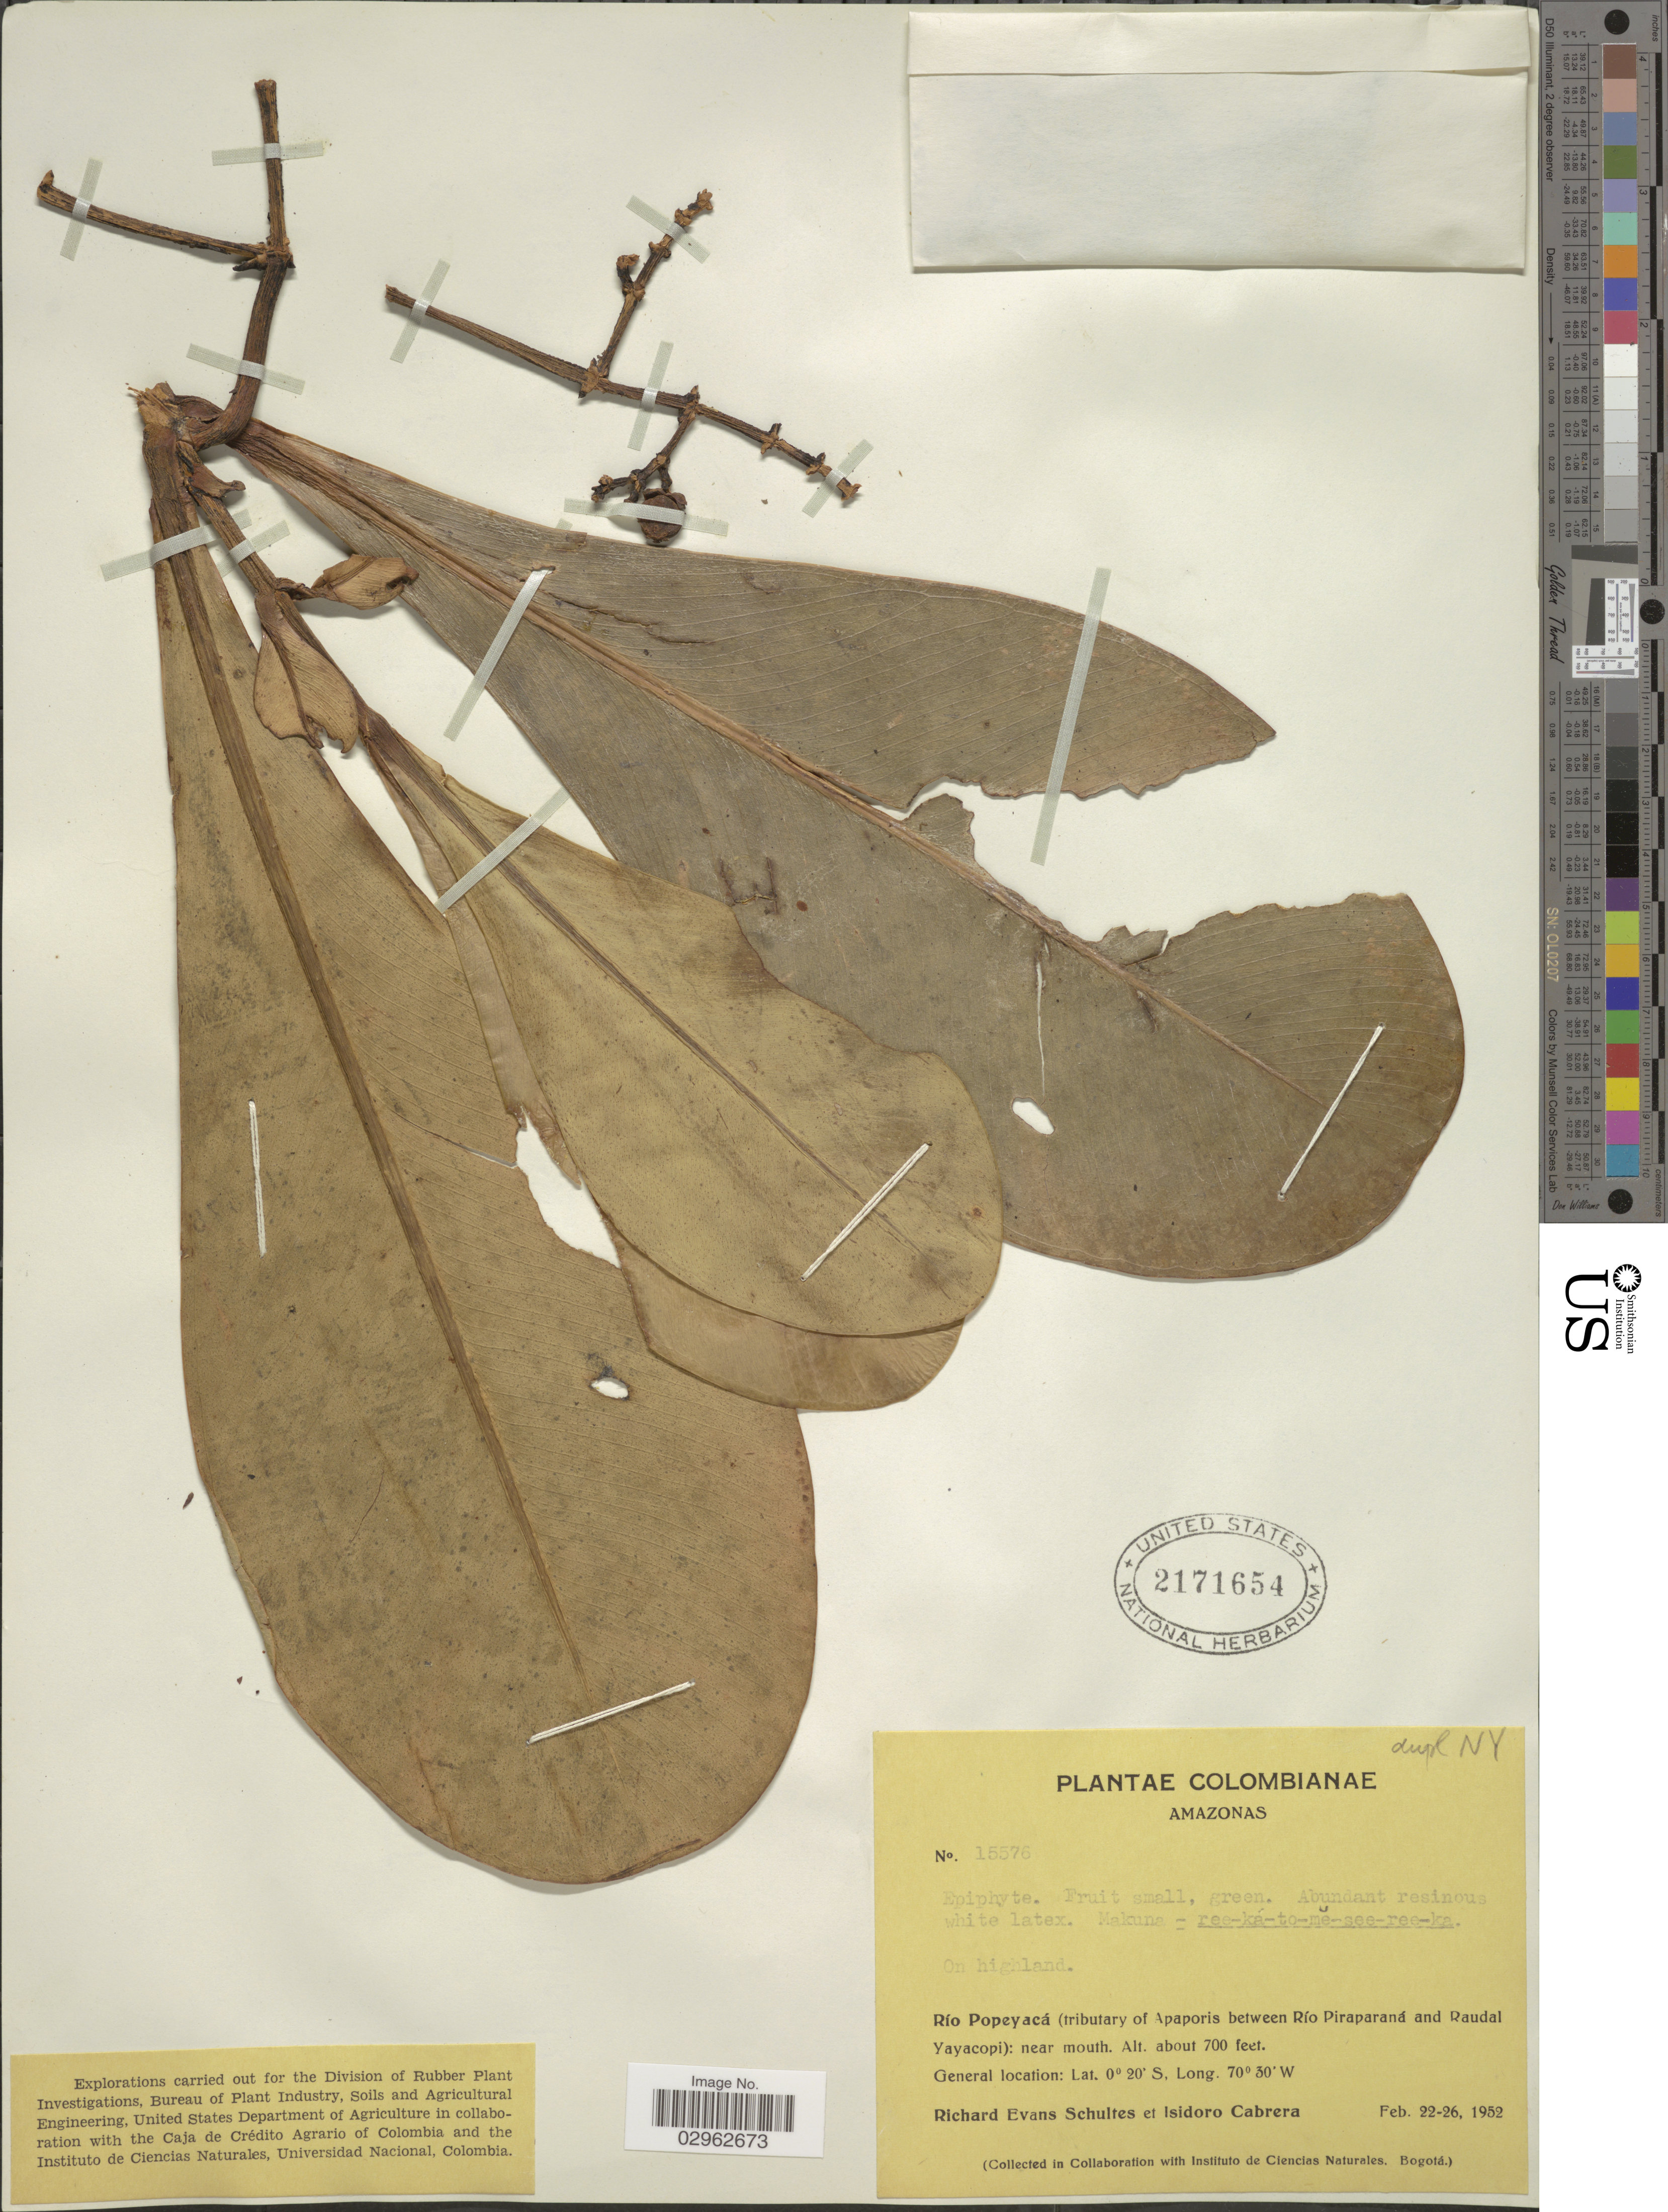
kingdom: Plantae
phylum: Tracheophyta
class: Magnoliopsida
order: Malpighiales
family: Clusiaceae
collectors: R. E. Schultes & I. Cabrera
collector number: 15576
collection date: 1952-02-22/1952-02-26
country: Colombia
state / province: Amazônas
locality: Río Popeyacá (tributary of Apaporis between Río Piraparaná and Raudal Yayacopi): near mouth.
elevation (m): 213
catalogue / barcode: US 2171654